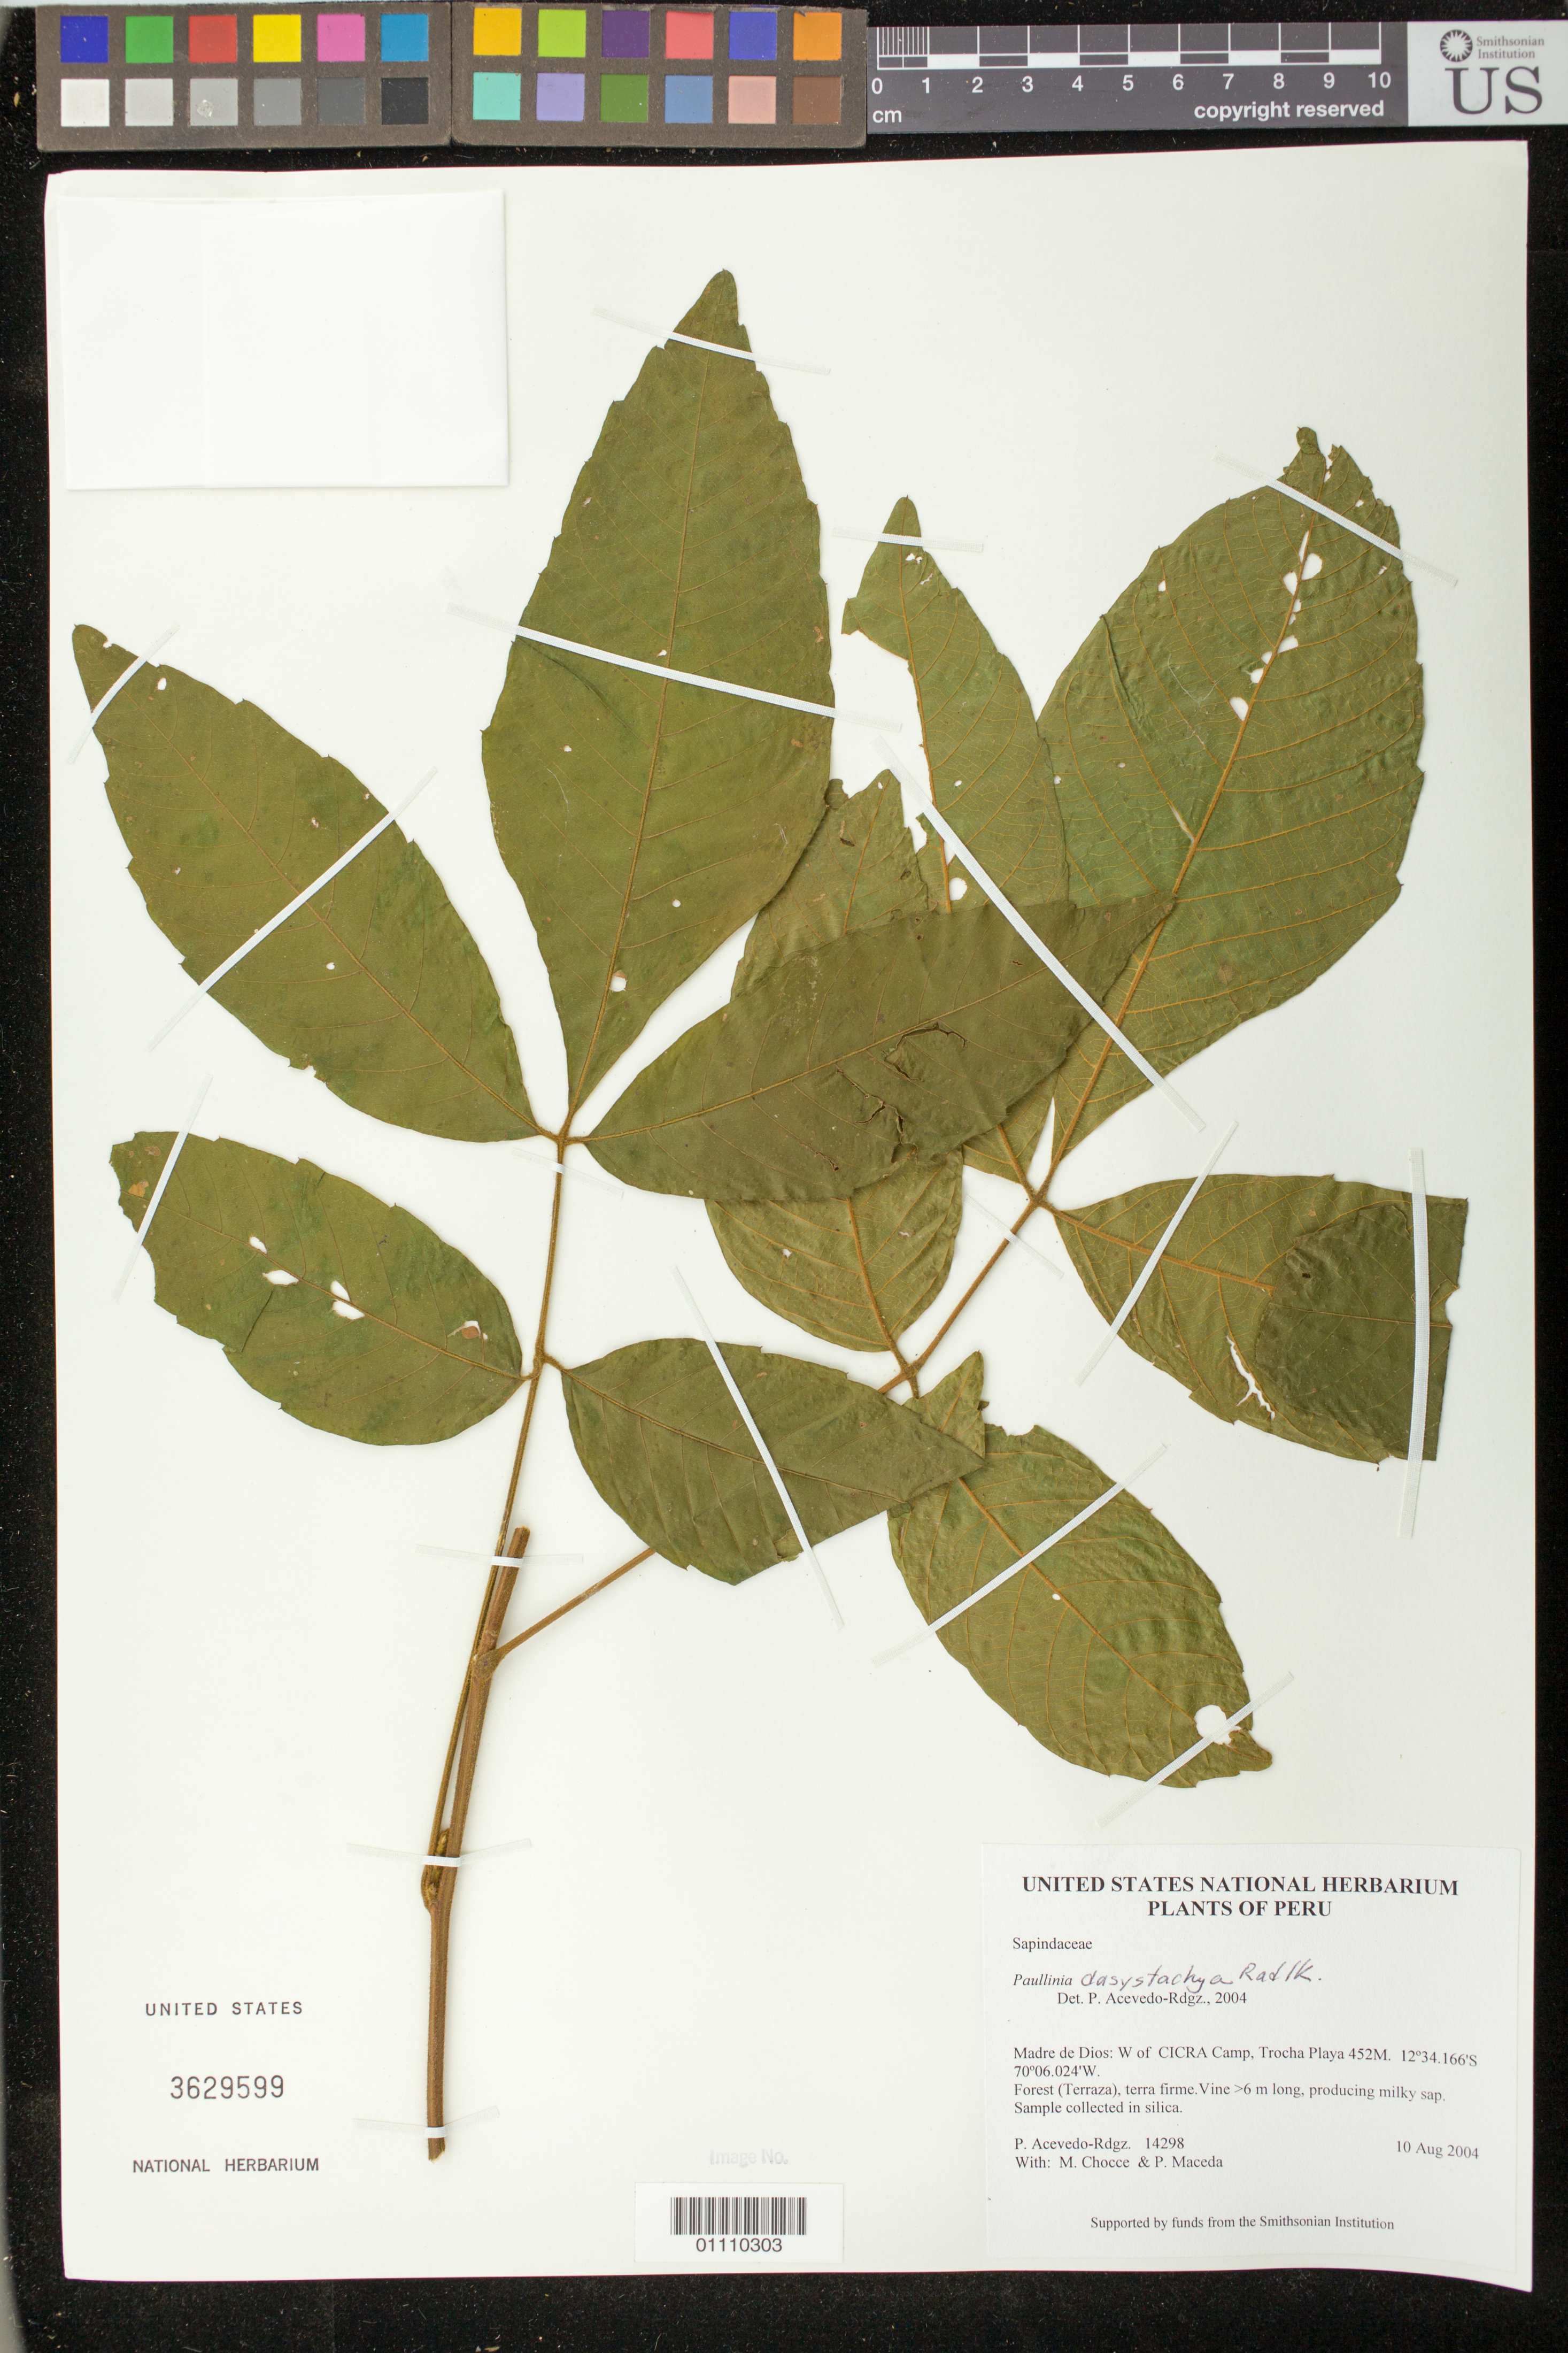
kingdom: Plantae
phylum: Tracheophyta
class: Magnoliopsida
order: Sapindales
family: Sapindaceae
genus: Paullinia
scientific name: Paullinia stellata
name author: Radlk.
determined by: Acevedo-Rodríguez, P., (BOT), Smithsonian Institution - National Museum of Natural History (UNITED STATES)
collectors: P. Acevedo-Rodr., M. Chocce & P. Maceda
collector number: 14298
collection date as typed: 10 Aug 2004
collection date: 2004-08-10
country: Peru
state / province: Madre de Dios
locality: Madre de Dios: W of CICRA Camp, Trocha Playa 452M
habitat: Forest (Terraza), terra firme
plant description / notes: MO, US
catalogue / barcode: US 3629599